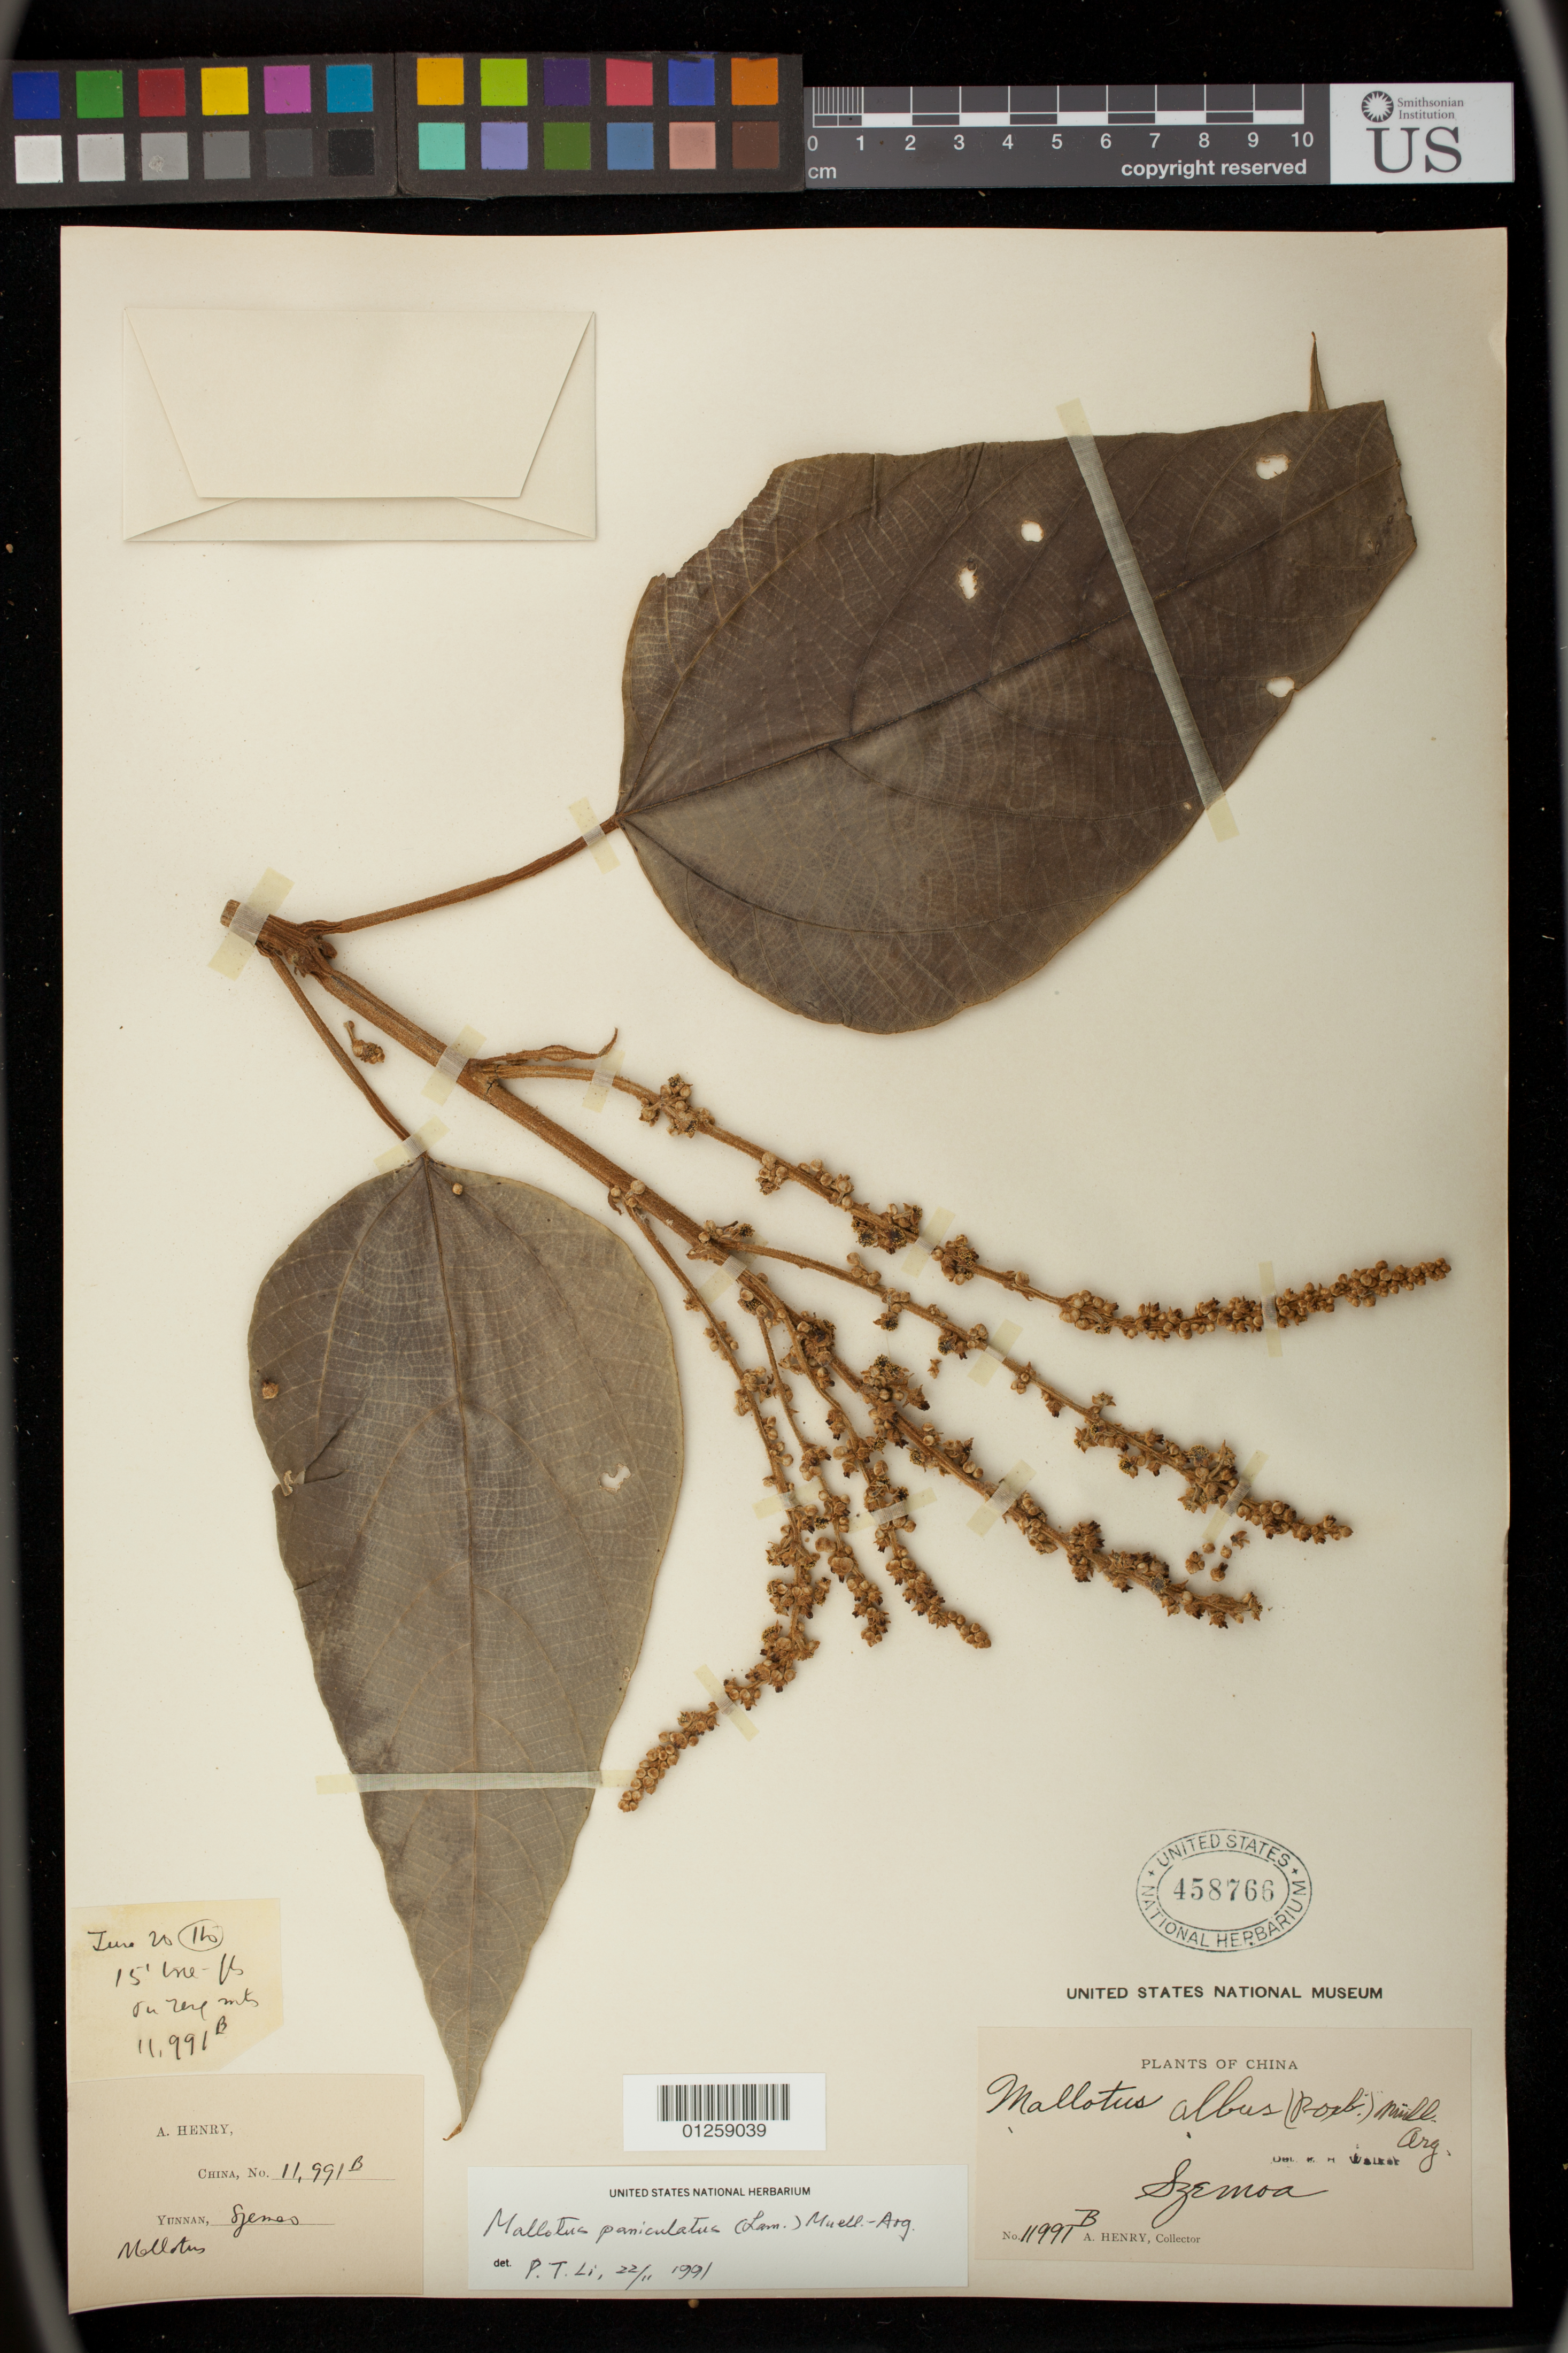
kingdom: Plantae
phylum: Tracheophyta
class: Magnoliopsida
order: Malpighiales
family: Euphorbiaceae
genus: Mallotus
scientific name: Mallotus paniculatus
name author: (Lam.) Müll. Arg.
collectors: A. Henry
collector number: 11991 B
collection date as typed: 20 Jun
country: China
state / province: Yunnan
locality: Szemoa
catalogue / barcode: US 458766